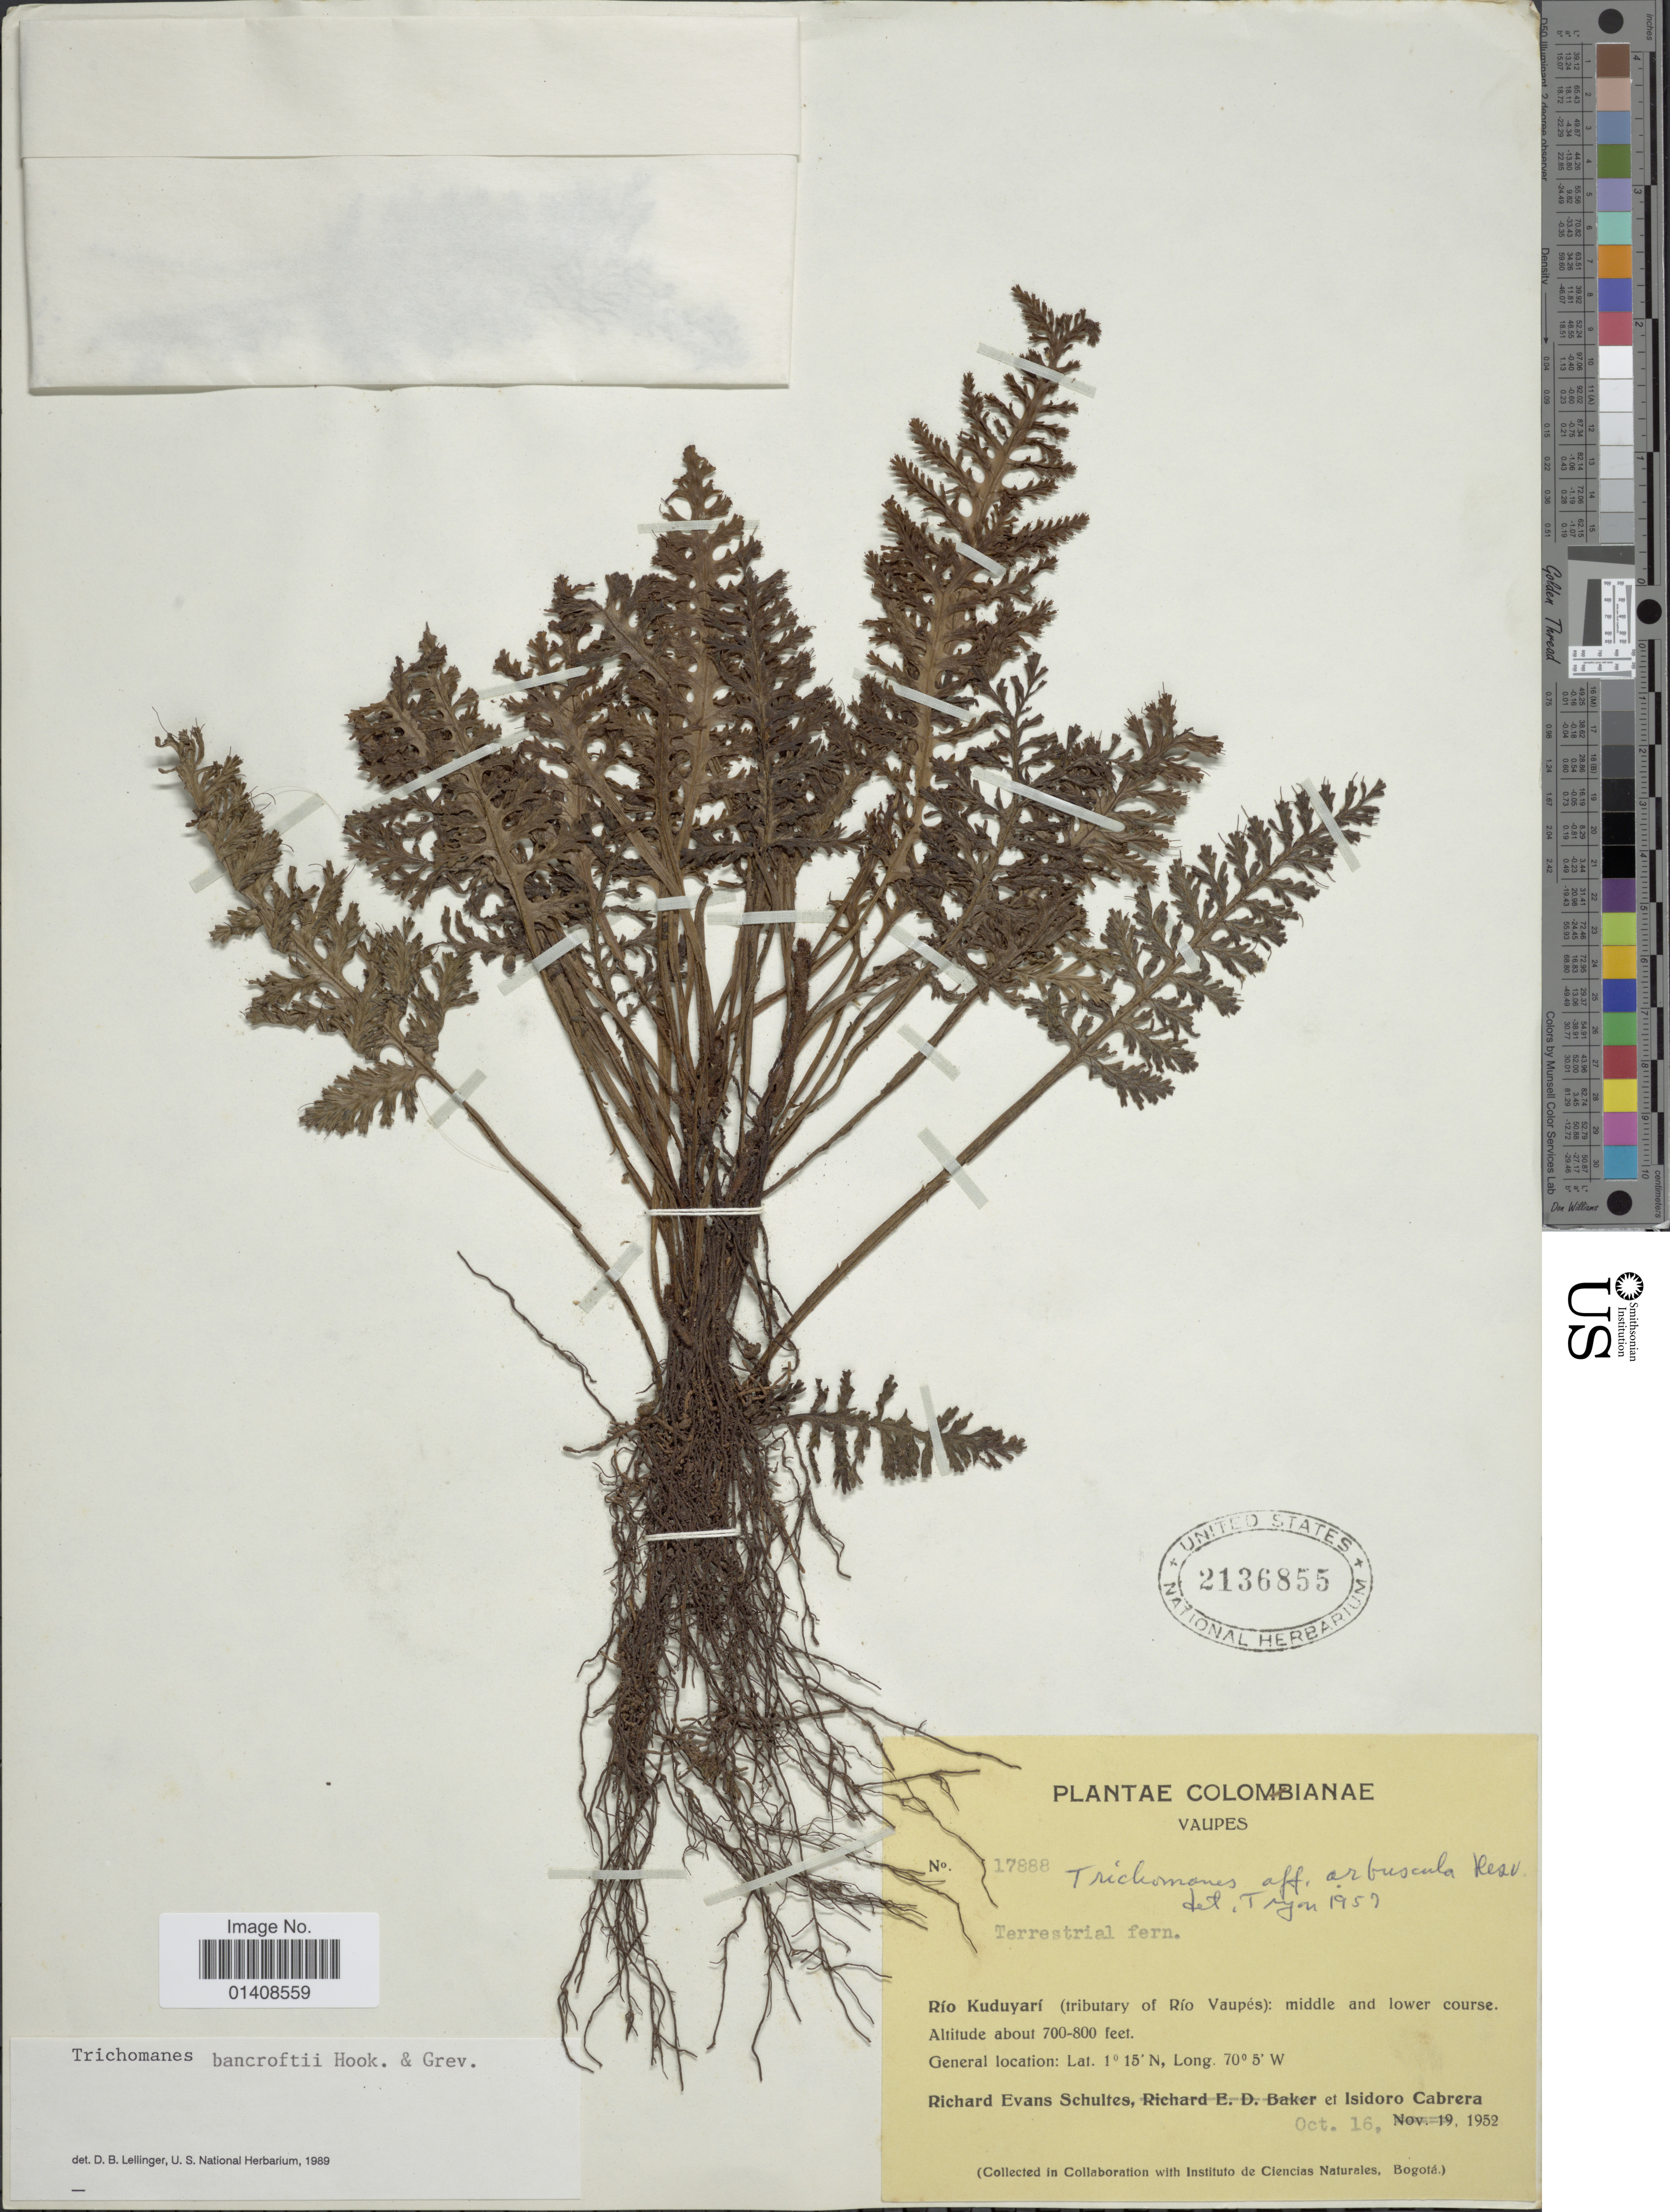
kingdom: Plantae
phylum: Tracheophyta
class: Polypodiopsida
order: Hymenophyllales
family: Hymenophyllaceae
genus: Trichomanes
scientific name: Trichomanes bancroftii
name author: Hook. & Grev.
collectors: R. E. Schultes & I. Cabrera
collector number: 17888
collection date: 1952-10-16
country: Colombia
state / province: Vaupés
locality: Rio Kuduyari (tributary of Rio Vaupes: middle and lower course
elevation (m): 213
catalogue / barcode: US 2136855